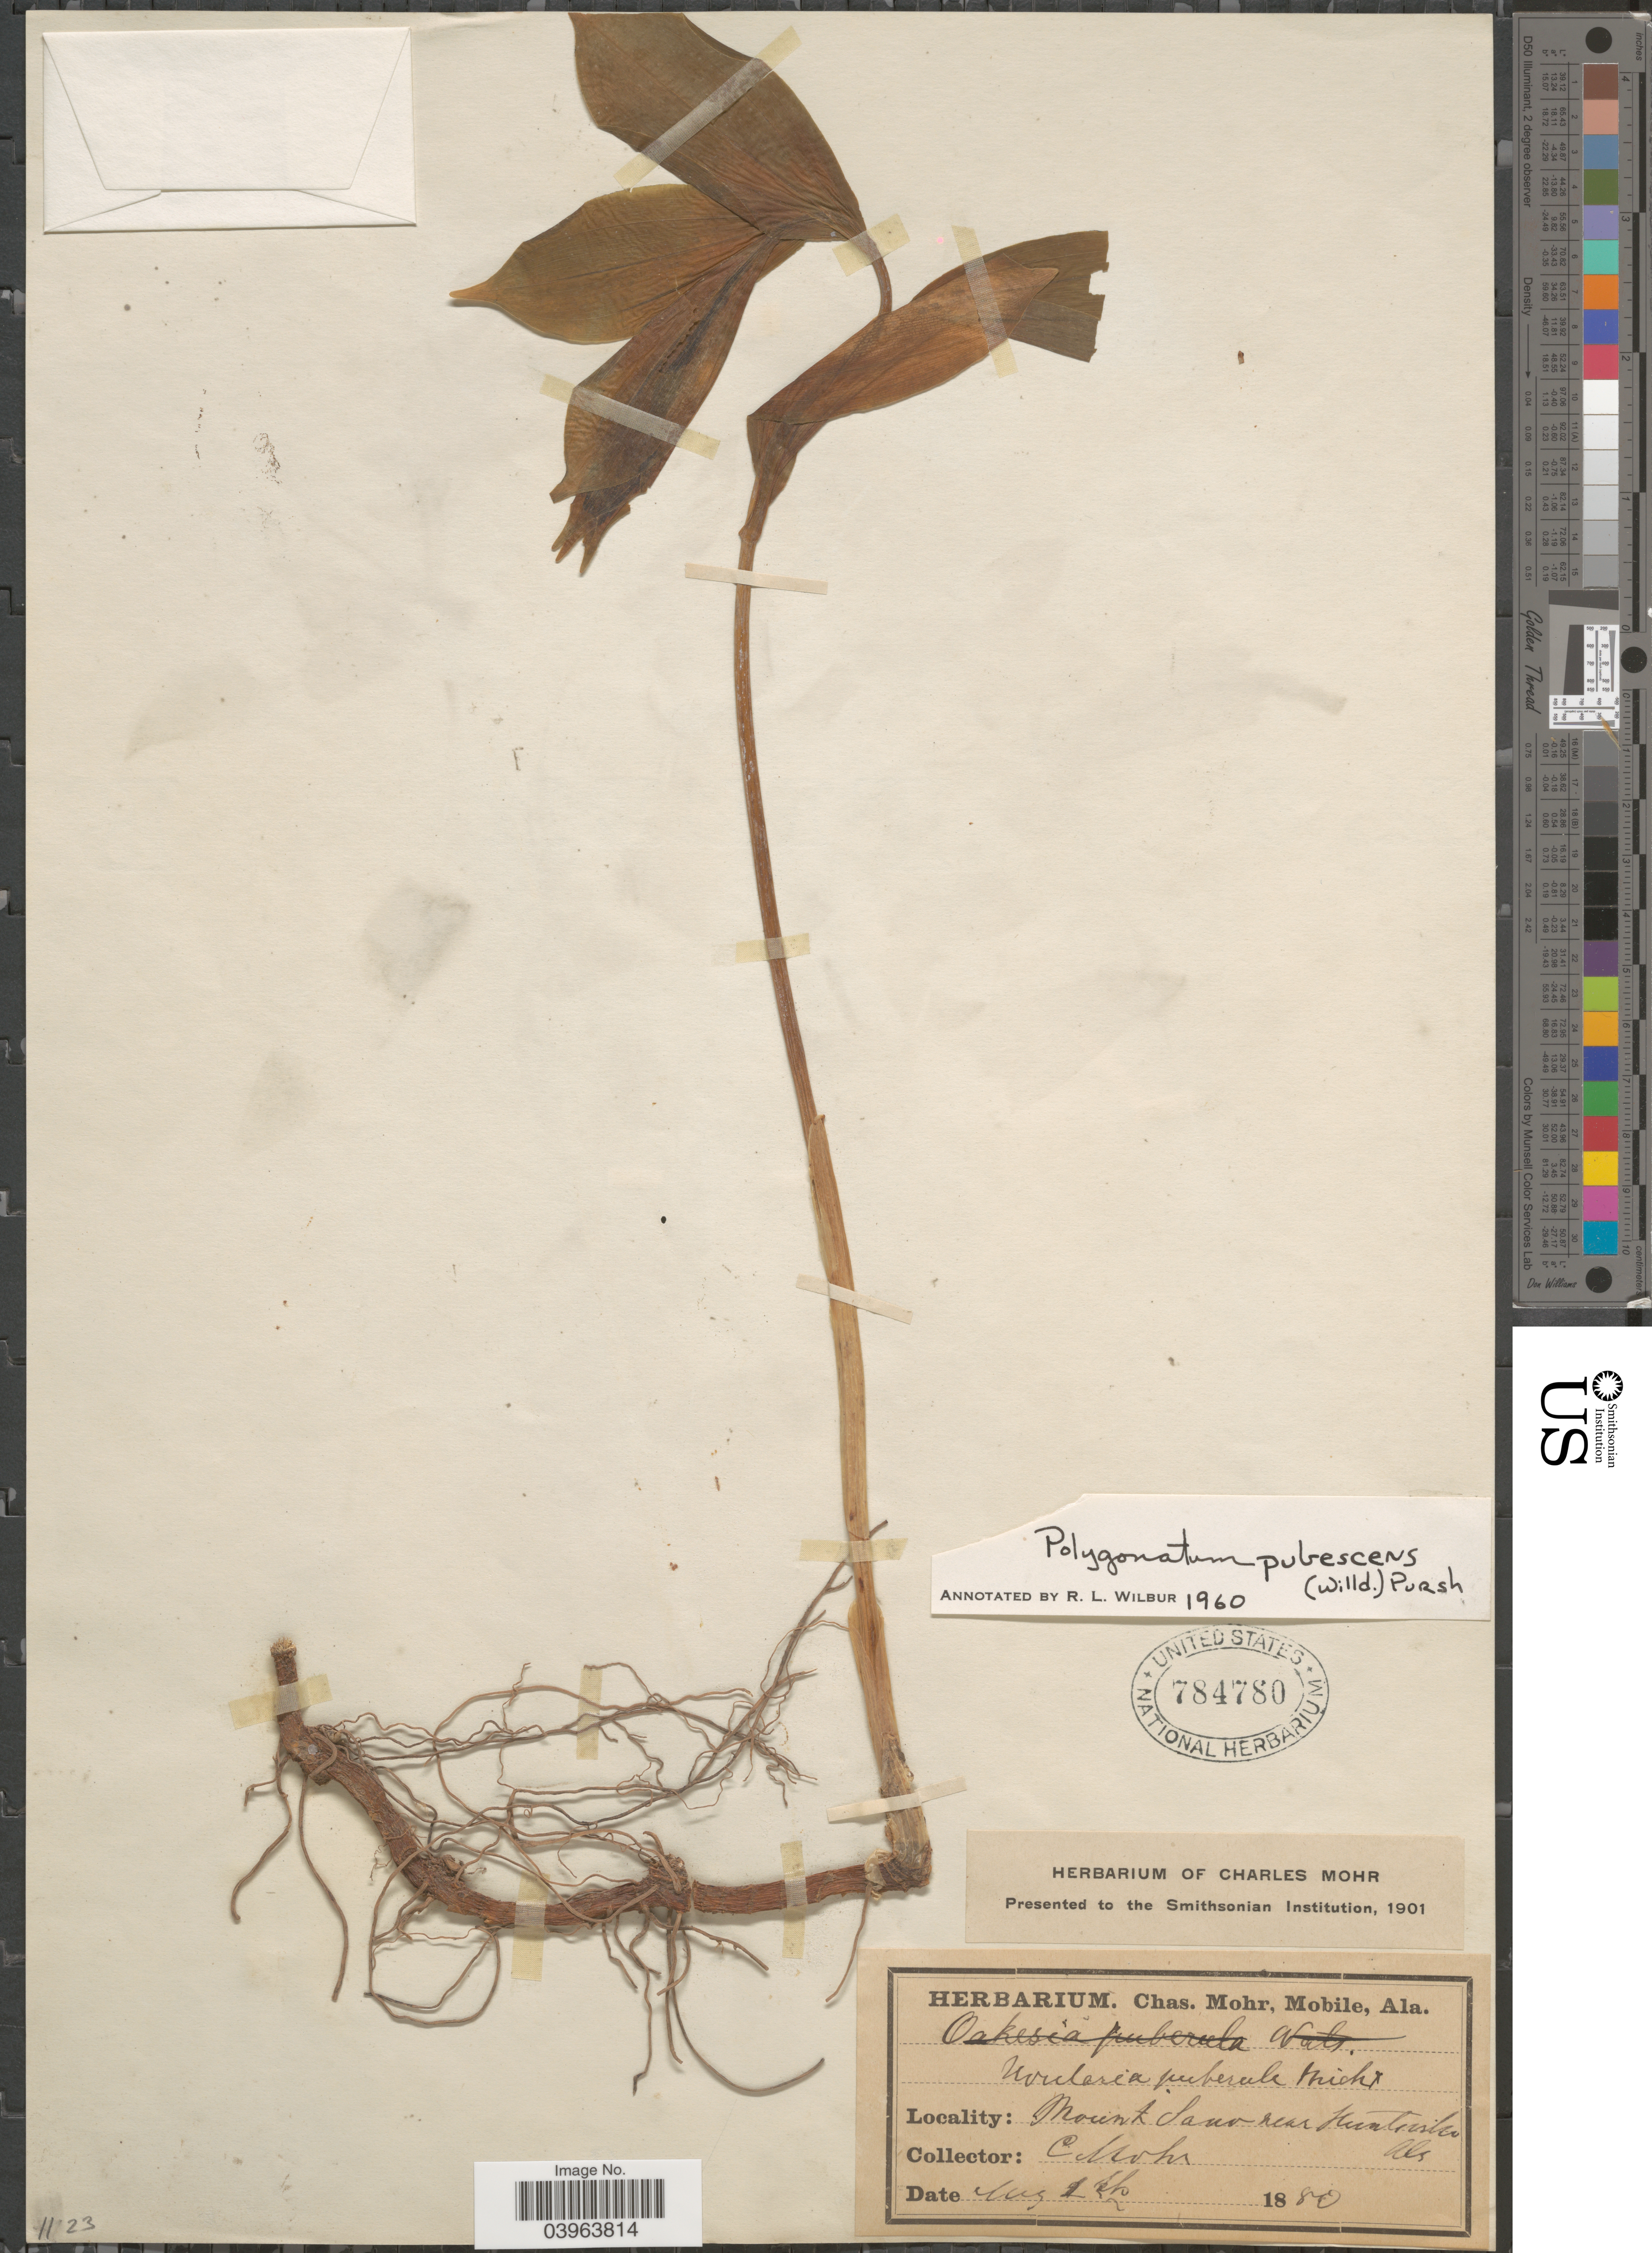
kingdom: Plantae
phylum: Tracheophyta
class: Liliopsida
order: Asparagales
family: Asparagaceae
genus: Polygonatum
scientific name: Polygonatum pubescens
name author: (Willd.) Pursh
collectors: Mohr, C. T. (herbarium)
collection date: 1880-05-01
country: United States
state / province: Alabama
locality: Mount Sano near Huntsville.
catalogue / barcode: US 784780